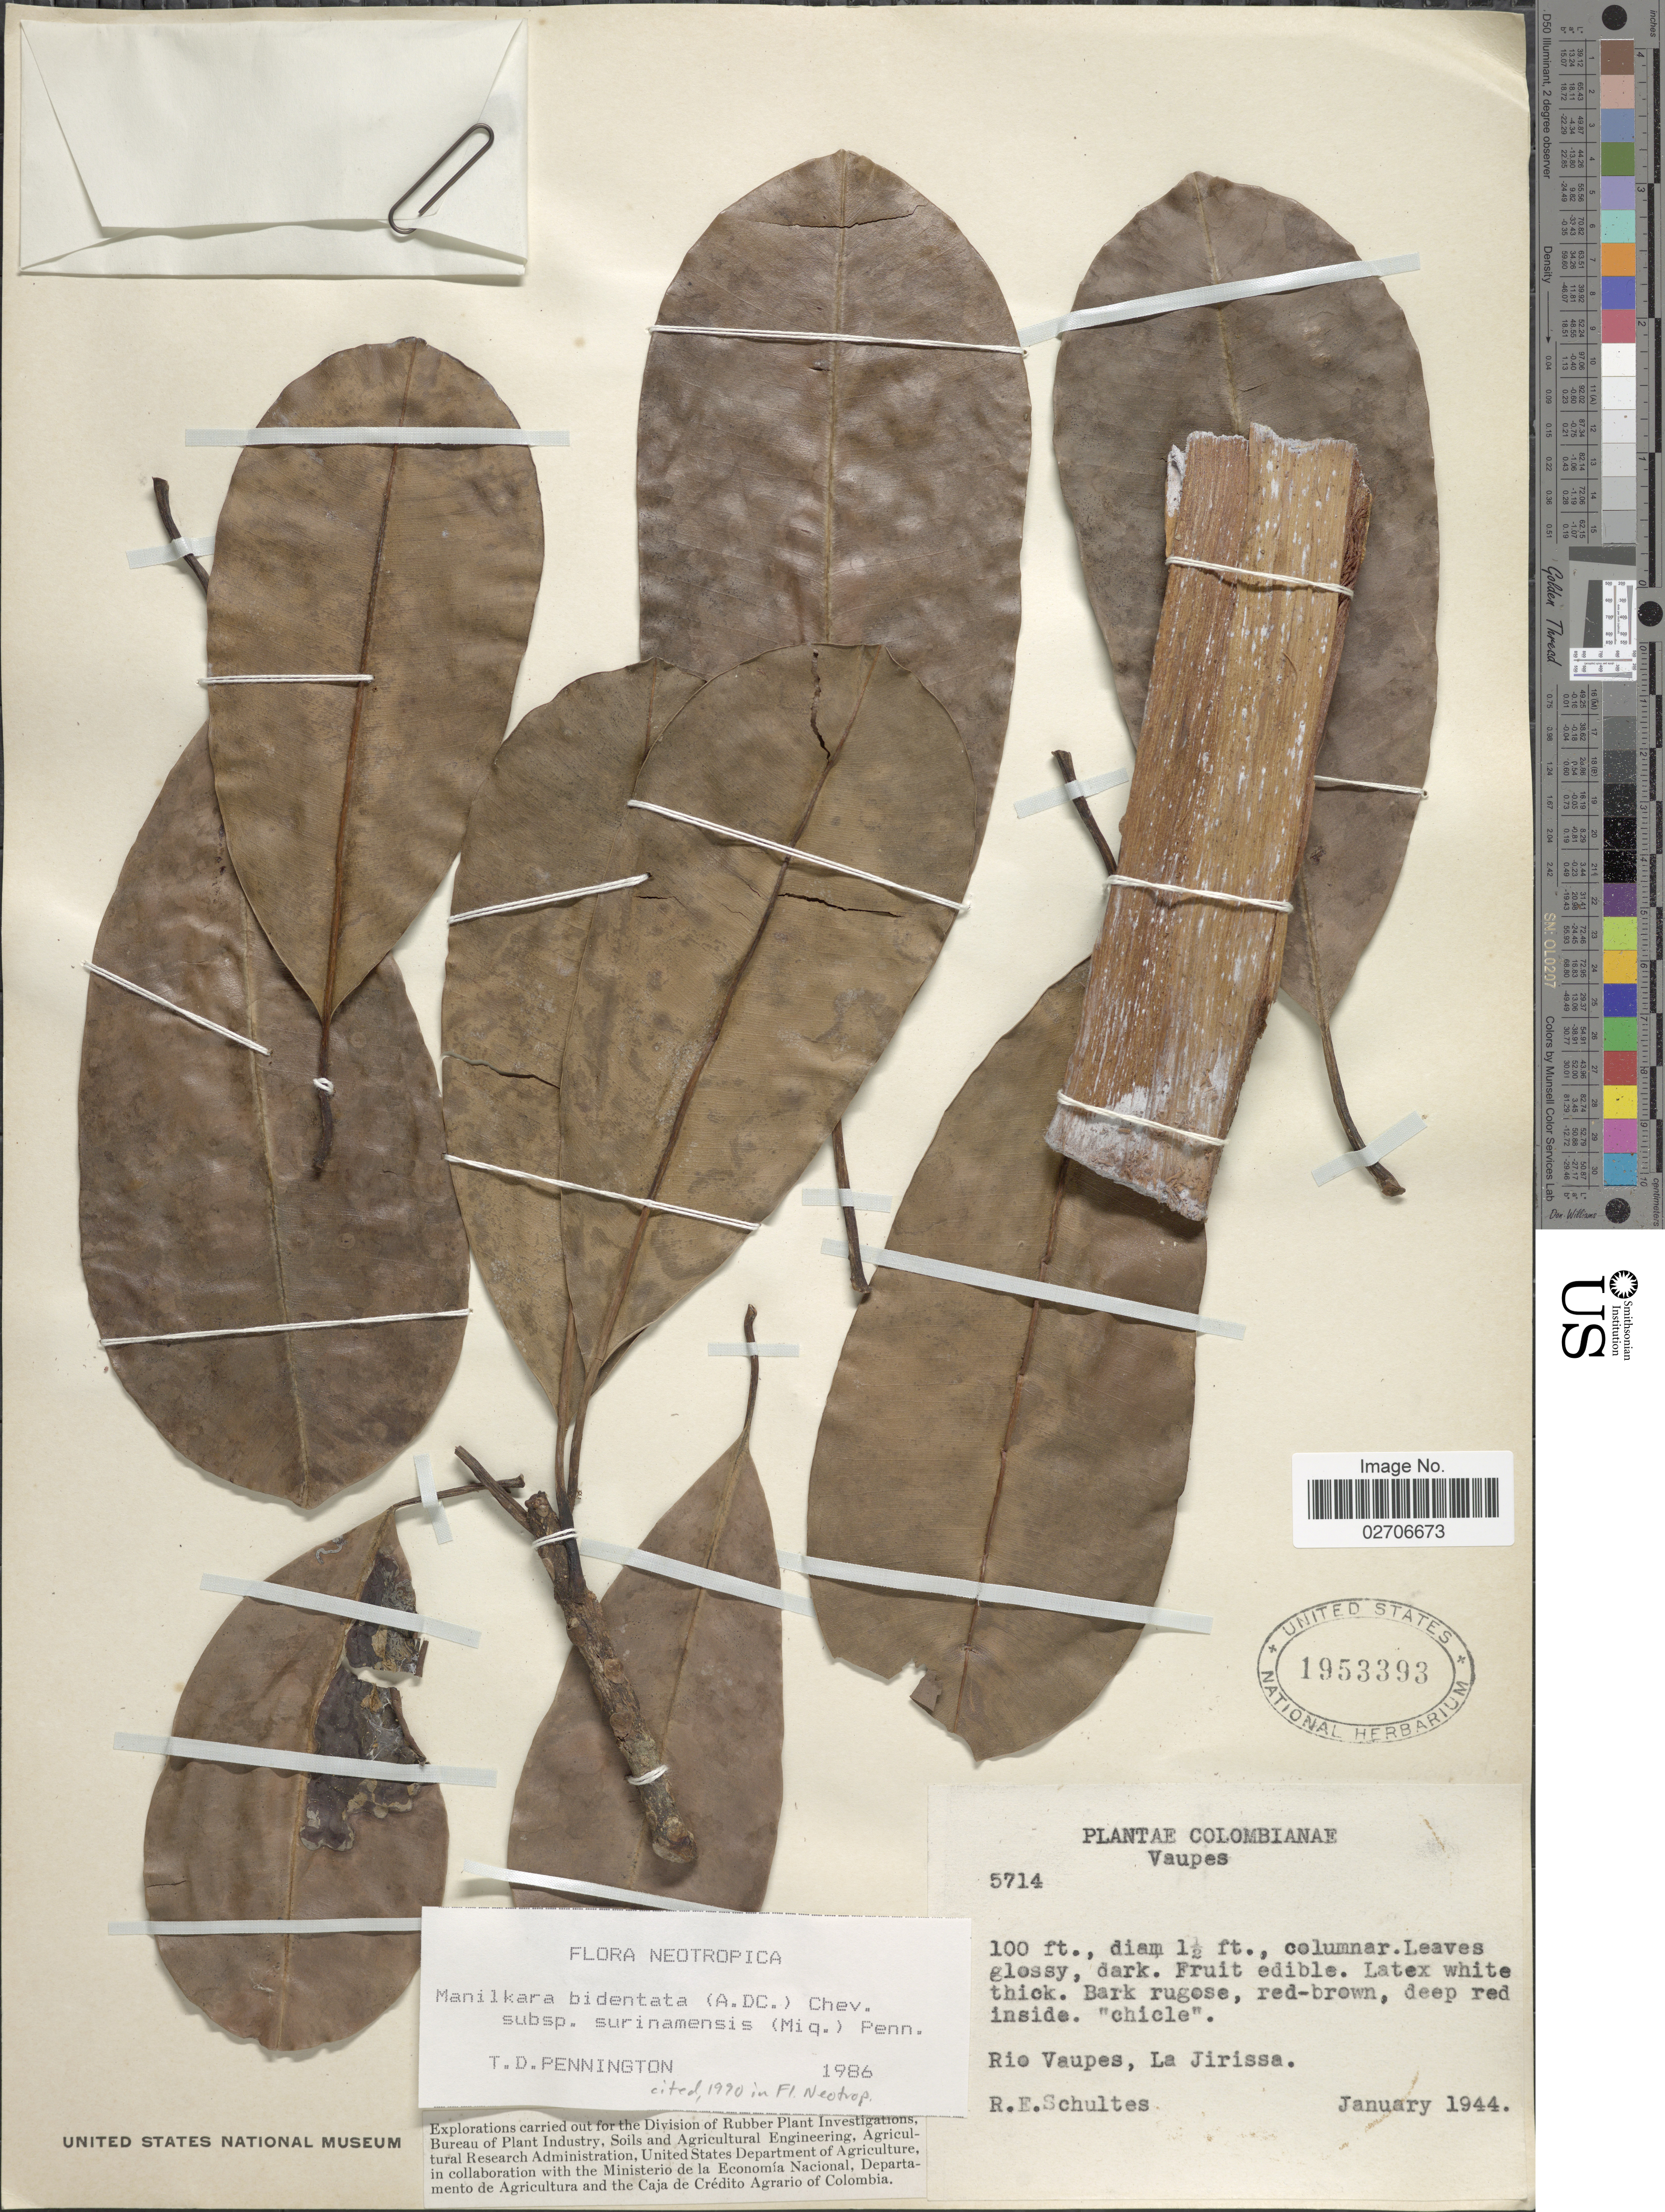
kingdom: Plantae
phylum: Tracheophyta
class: Magnoliopsida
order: Ericales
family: Sapotaceae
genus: Manilkara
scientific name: Manilkara bidentata subsp. surinamensis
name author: (Miq.) T.D. Penn.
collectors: R. E. Schultes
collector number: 5714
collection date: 1944-01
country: Colombia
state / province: Vaupés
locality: Rio Vaupés, La Jirissa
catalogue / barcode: US 1953393